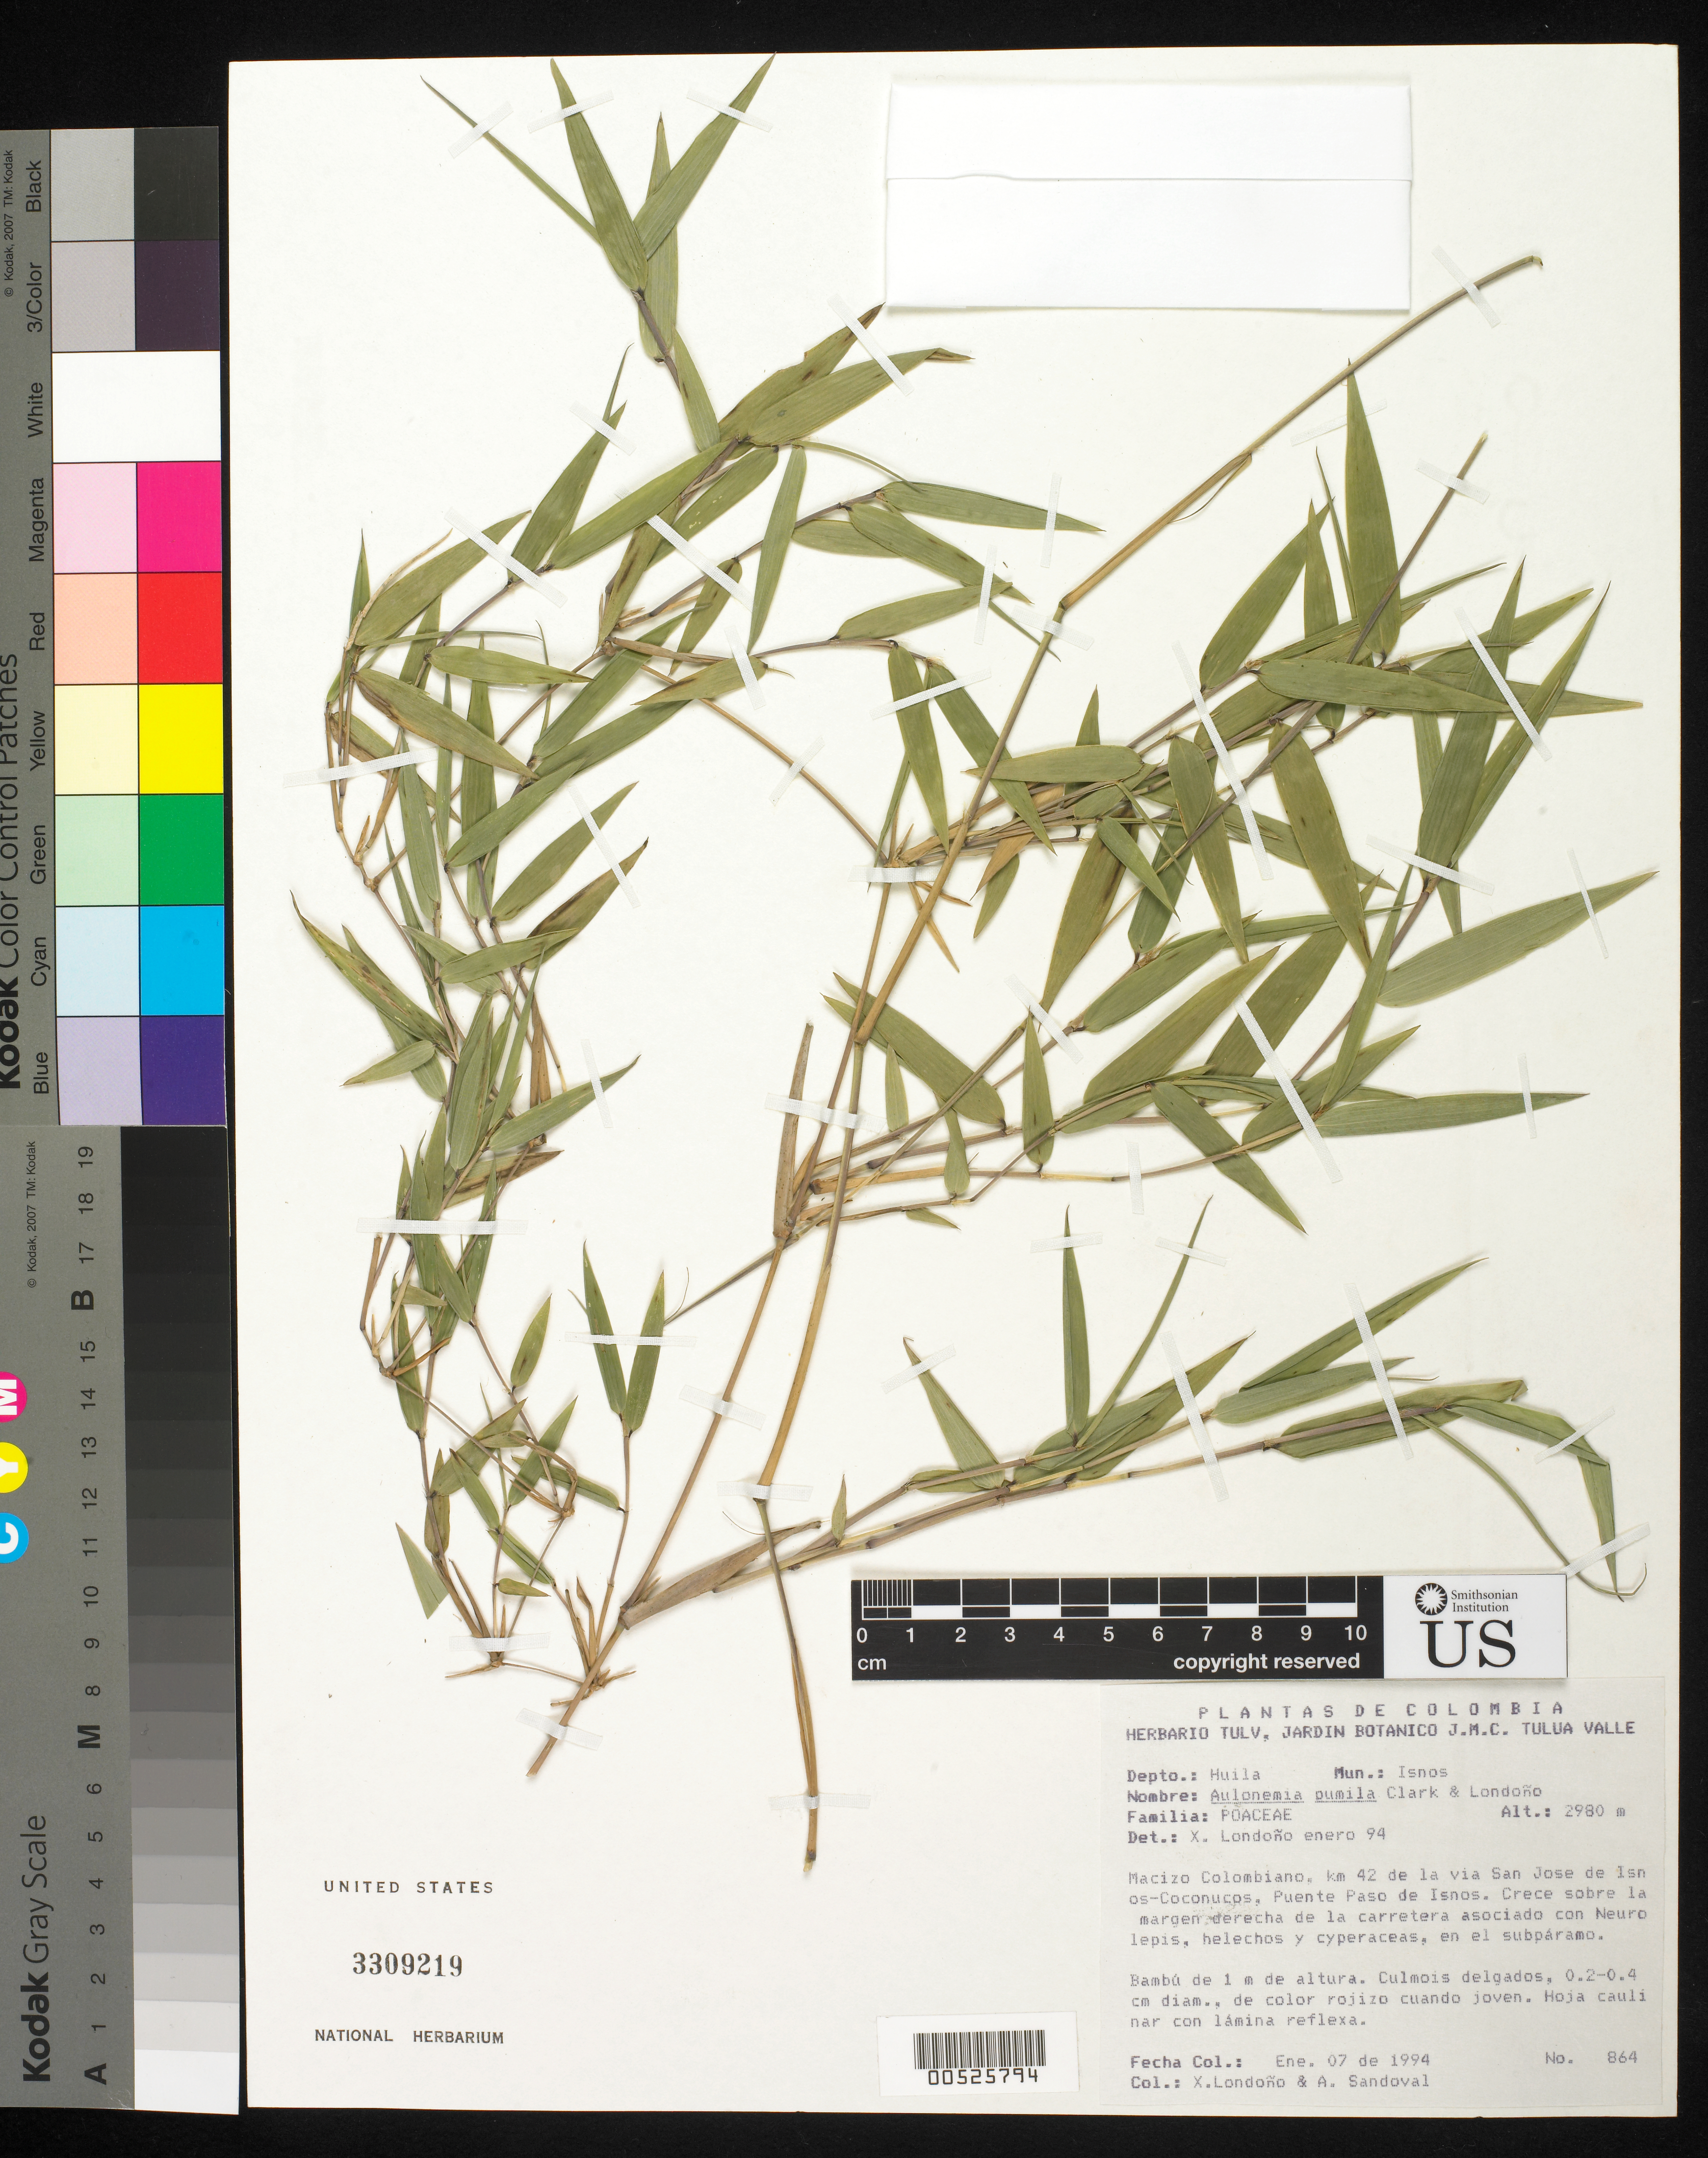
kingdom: Plantae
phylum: Tracheophyta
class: Liliopsida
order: Poales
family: Poaceae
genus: Aulonemia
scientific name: Aulonemia pumila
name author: L.G. Clark & Londoño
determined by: Londoño, X., (TULV), Jardin Botanico "Juan Maria Cespedes"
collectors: X. Londoño & A. Sandoval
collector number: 864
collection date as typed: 07 Jan 1994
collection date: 1994-01-07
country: Colombia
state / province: Huila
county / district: San José De Isnos ?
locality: Macizo Colombiano, km 42 de la via San Jose de Isnos - Coconucos, Puente Paso de Isnos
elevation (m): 2980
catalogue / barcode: US 3309219